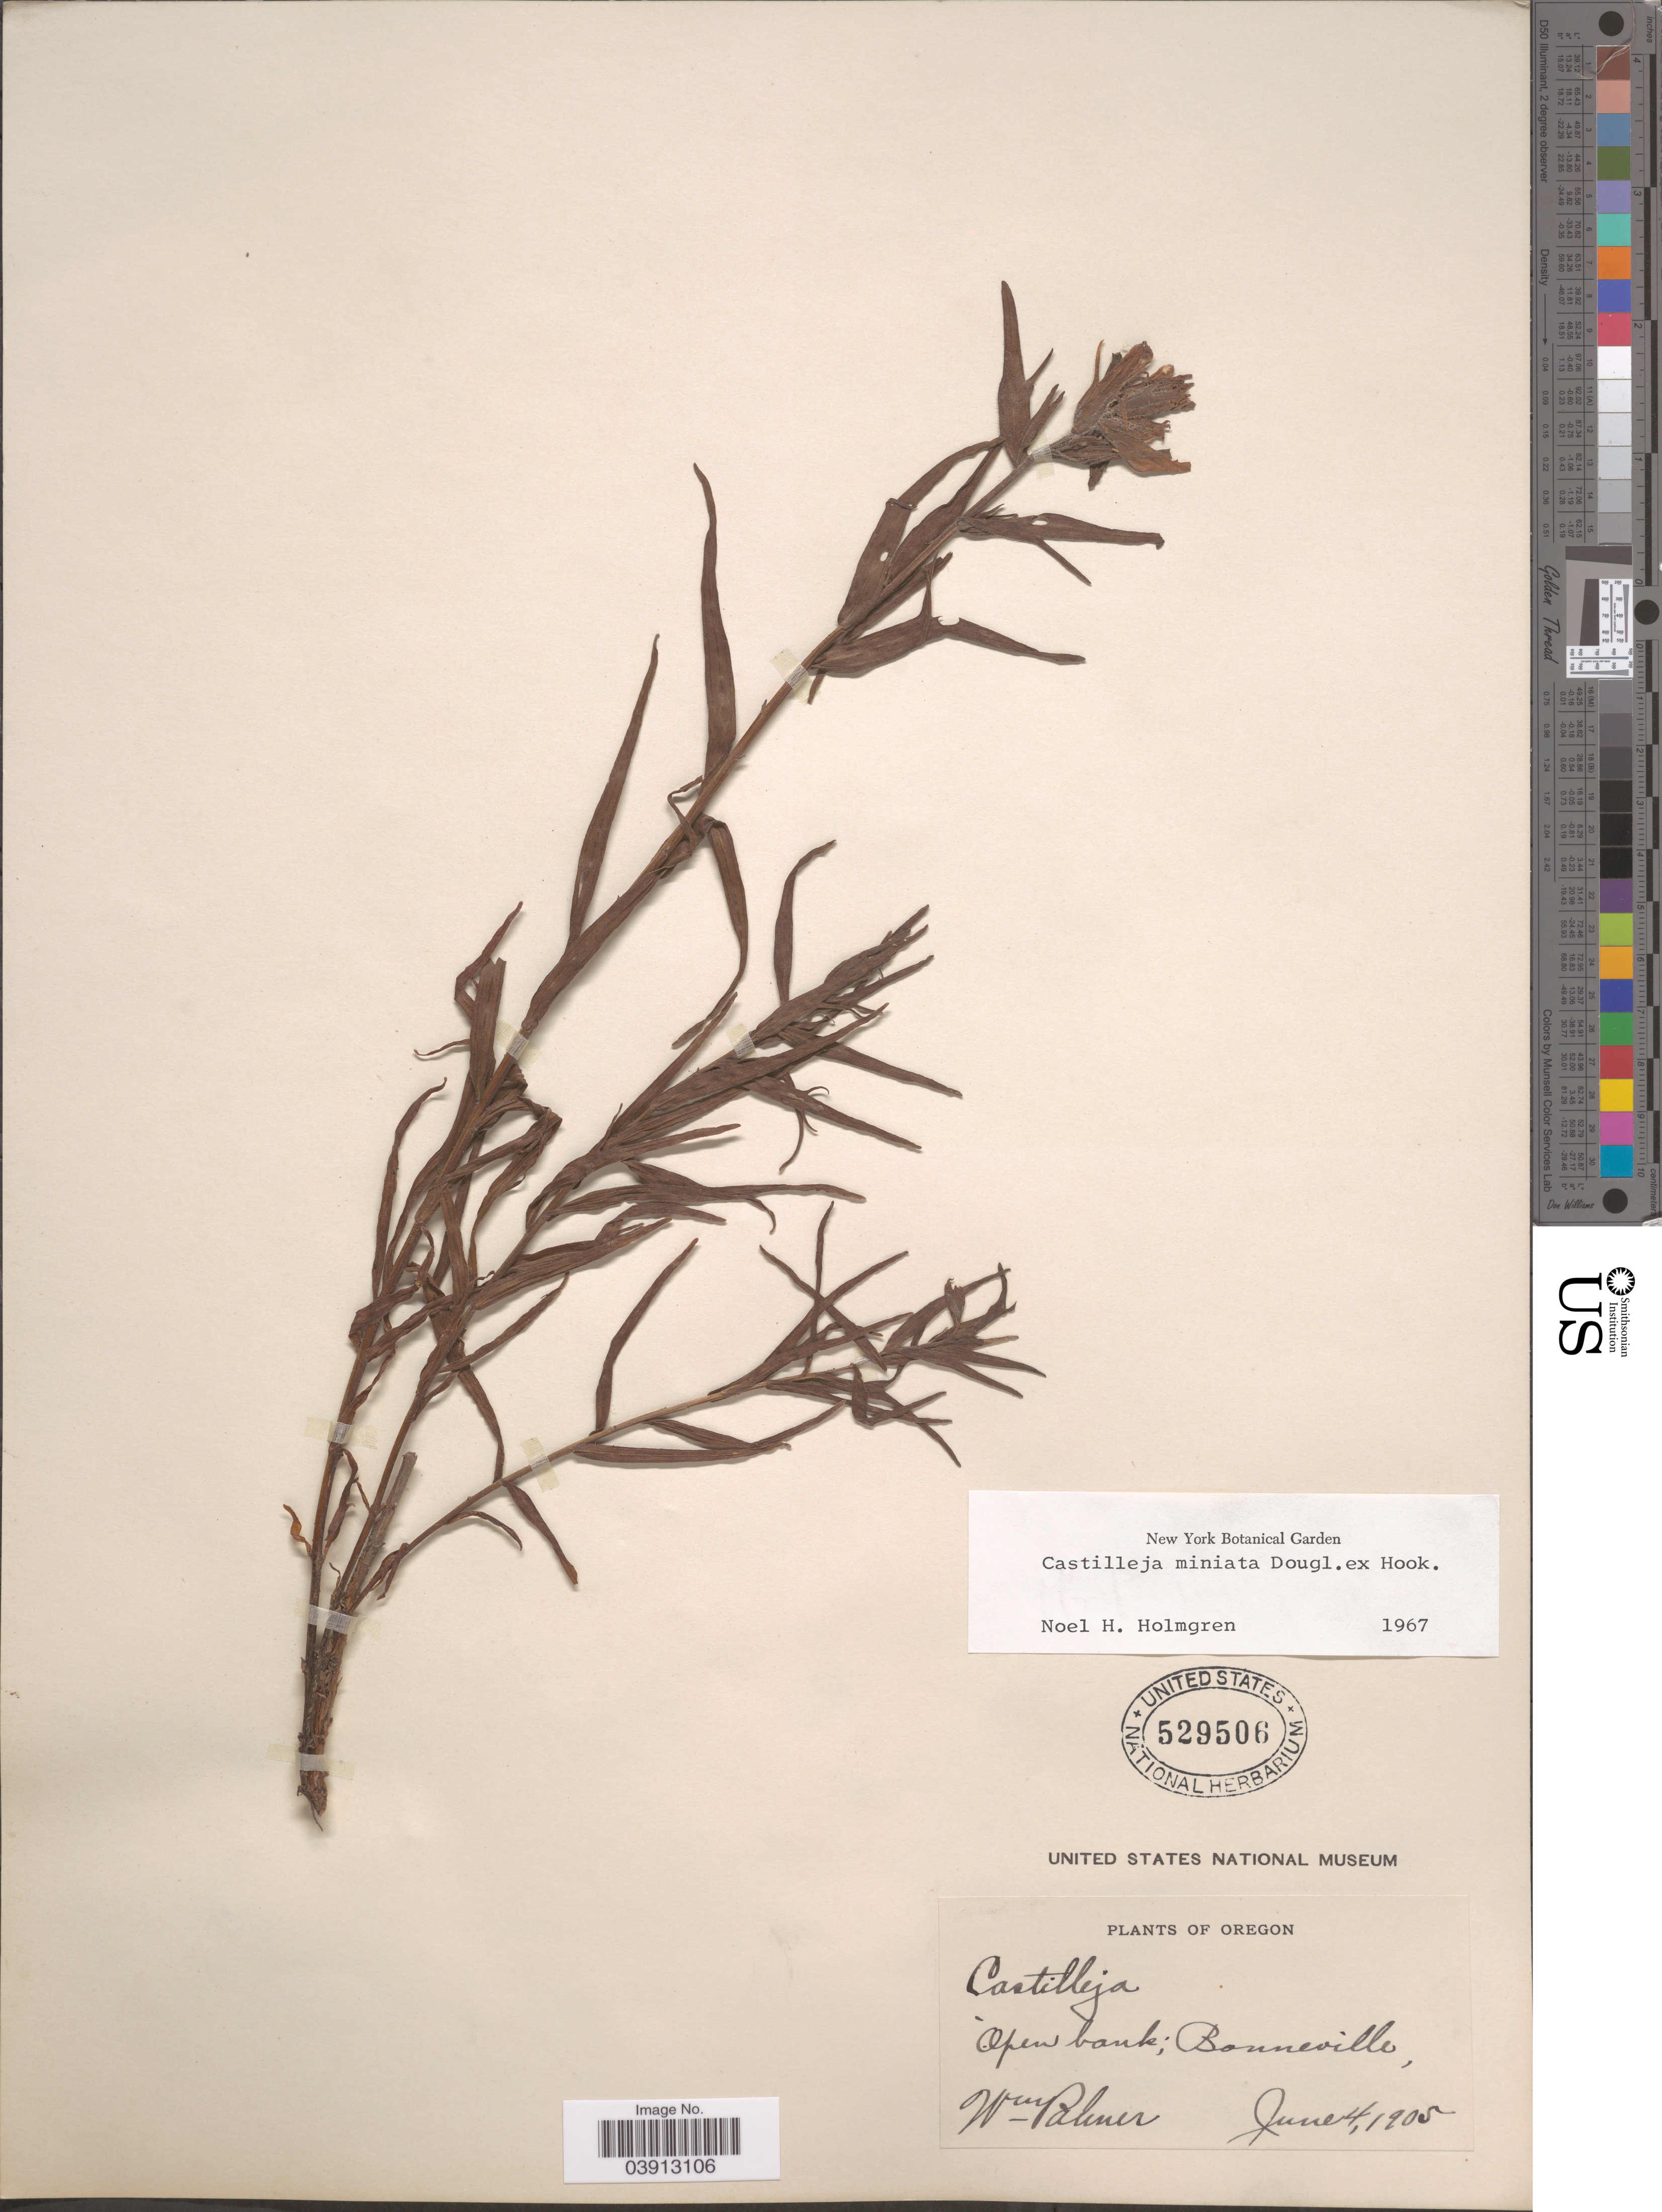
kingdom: Plantae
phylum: Tracheophyta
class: Magnoliopsida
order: Lamiales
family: Orobanchaceae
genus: Castilleja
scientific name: Castilleja miniata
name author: Douglas ex Hook.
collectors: W. Palmer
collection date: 1905-06-04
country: United States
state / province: Oregon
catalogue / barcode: US 529506